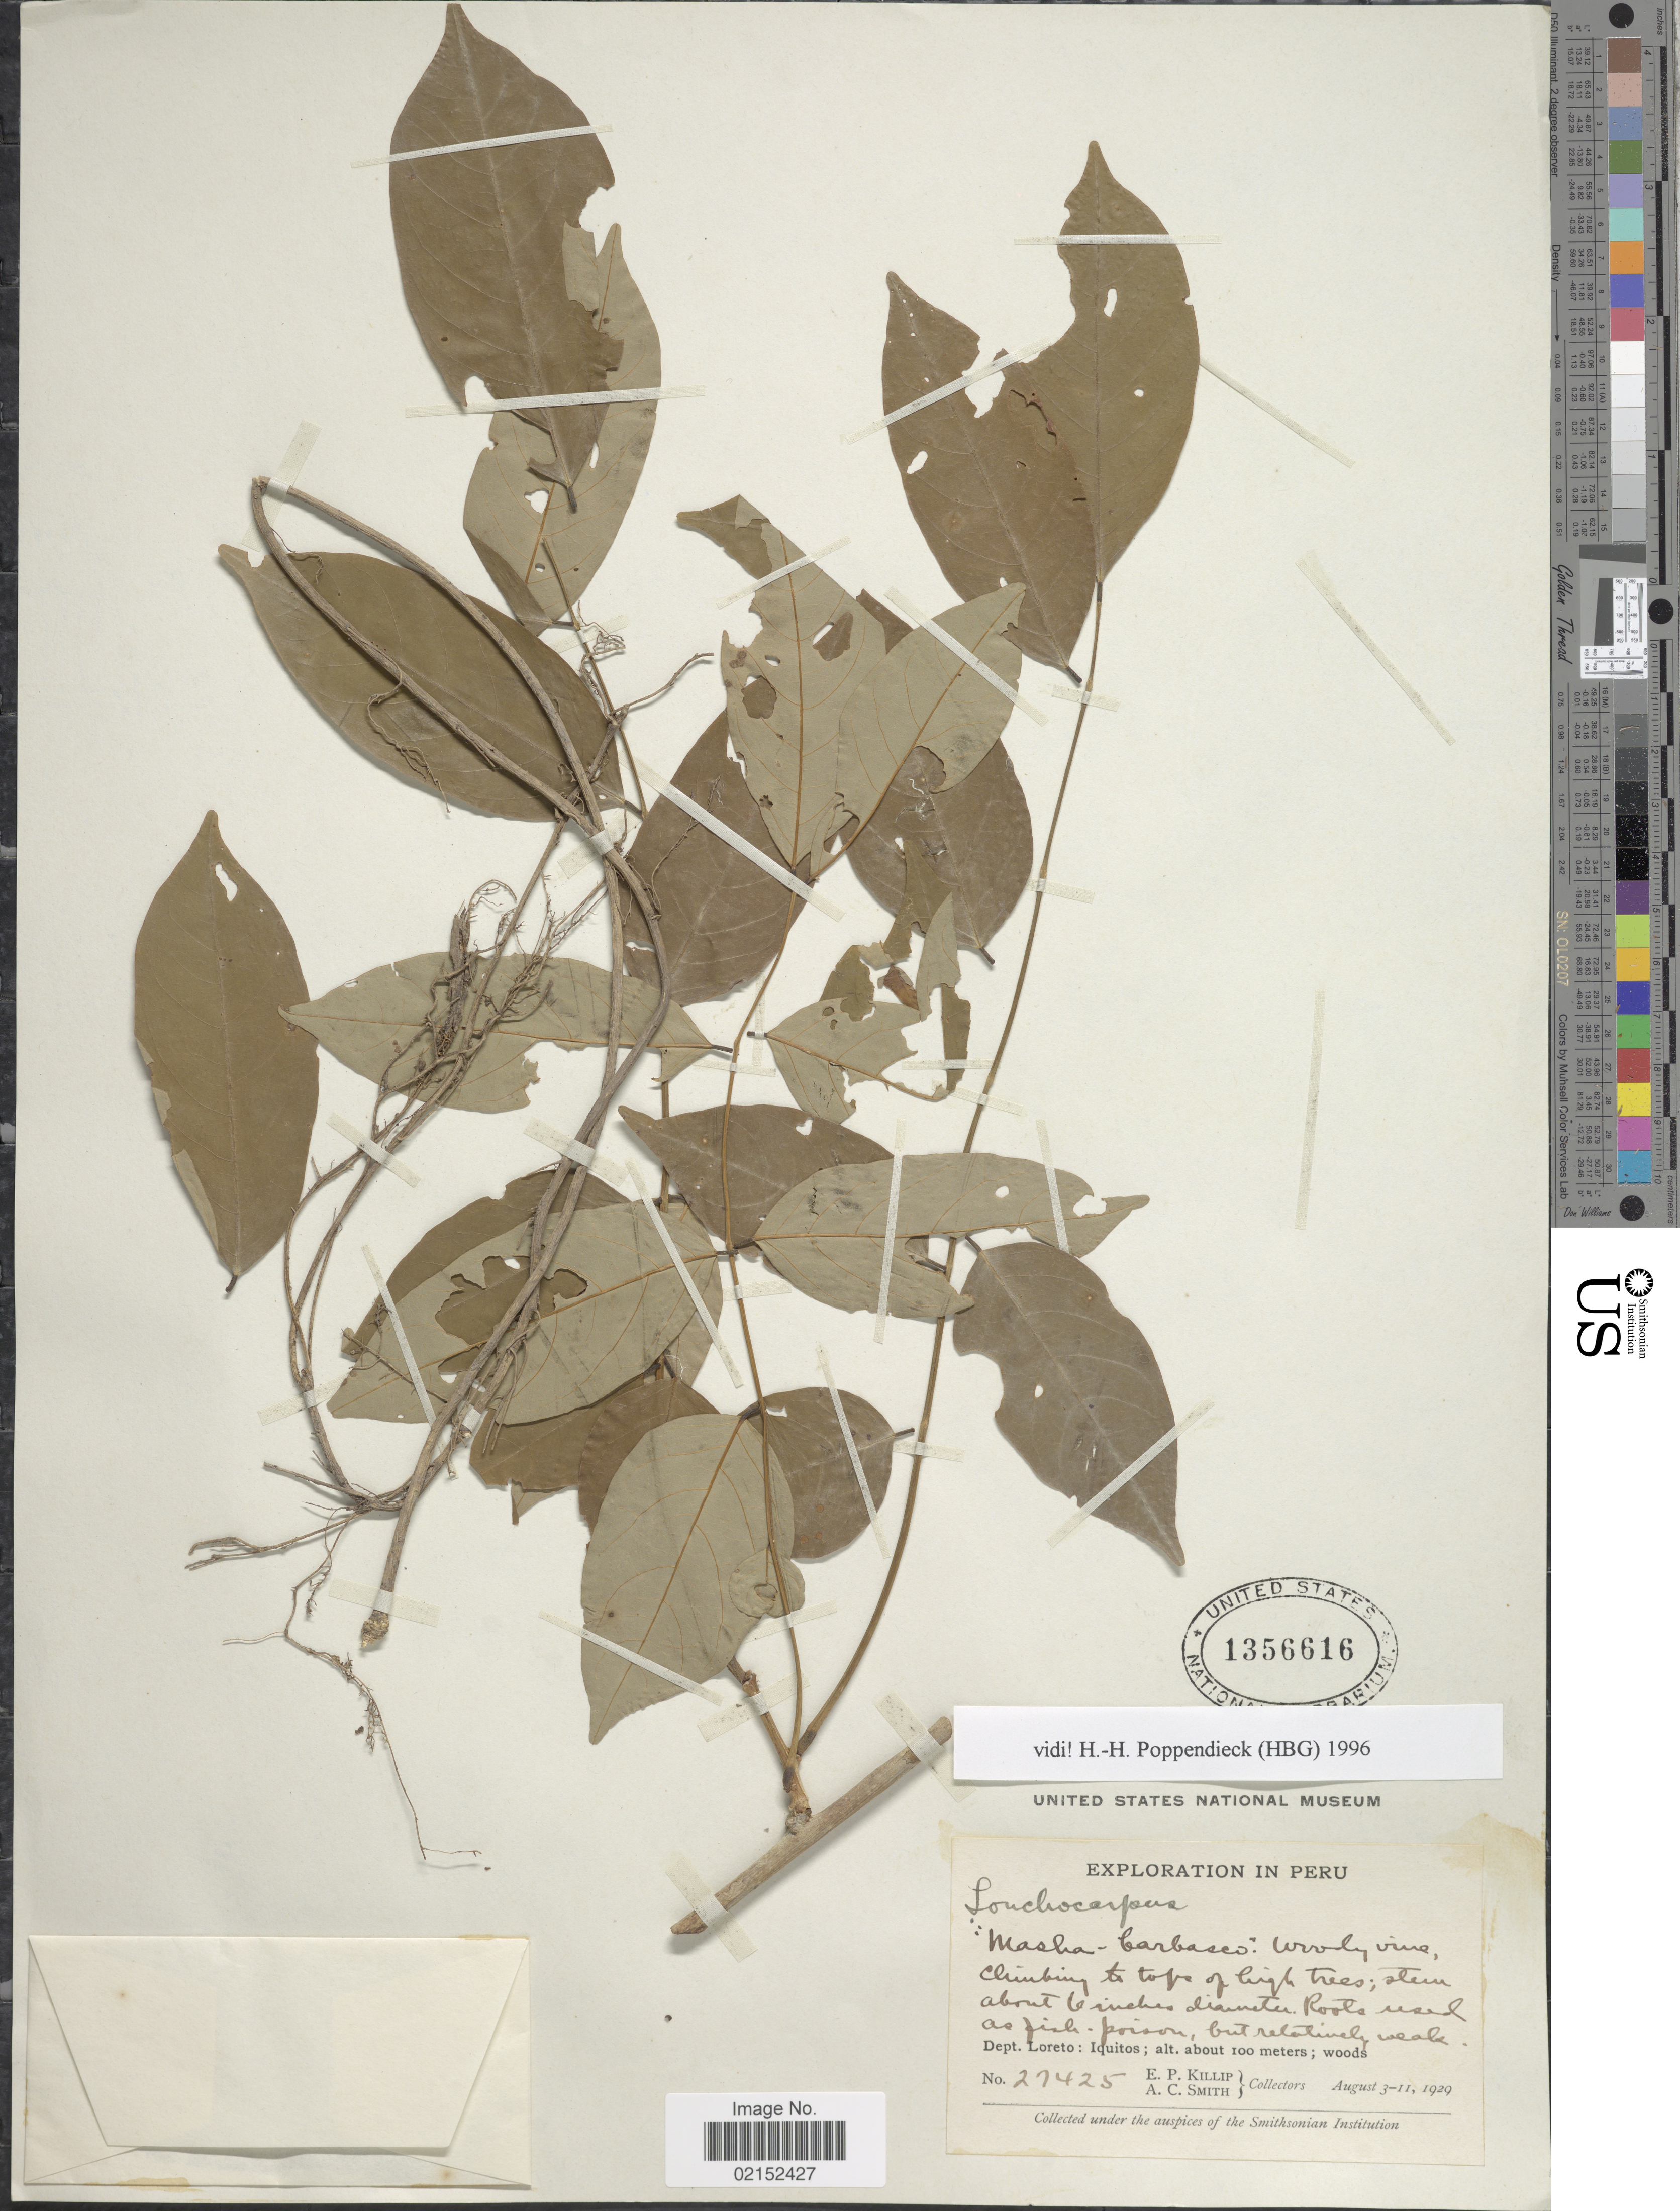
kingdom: Plantae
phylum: Tracheophyta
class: Magnoliopsida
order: Fabales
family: Fabaceae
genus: Lonchocarpus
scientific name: Lonchocarpus sp.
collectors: E. P. Killip & A. C. Smith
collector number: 27425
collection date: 1929-08-03/1929-08-11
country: Peru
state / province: Loreto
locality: Iquitos.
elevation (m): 100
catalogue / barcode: US 1356616